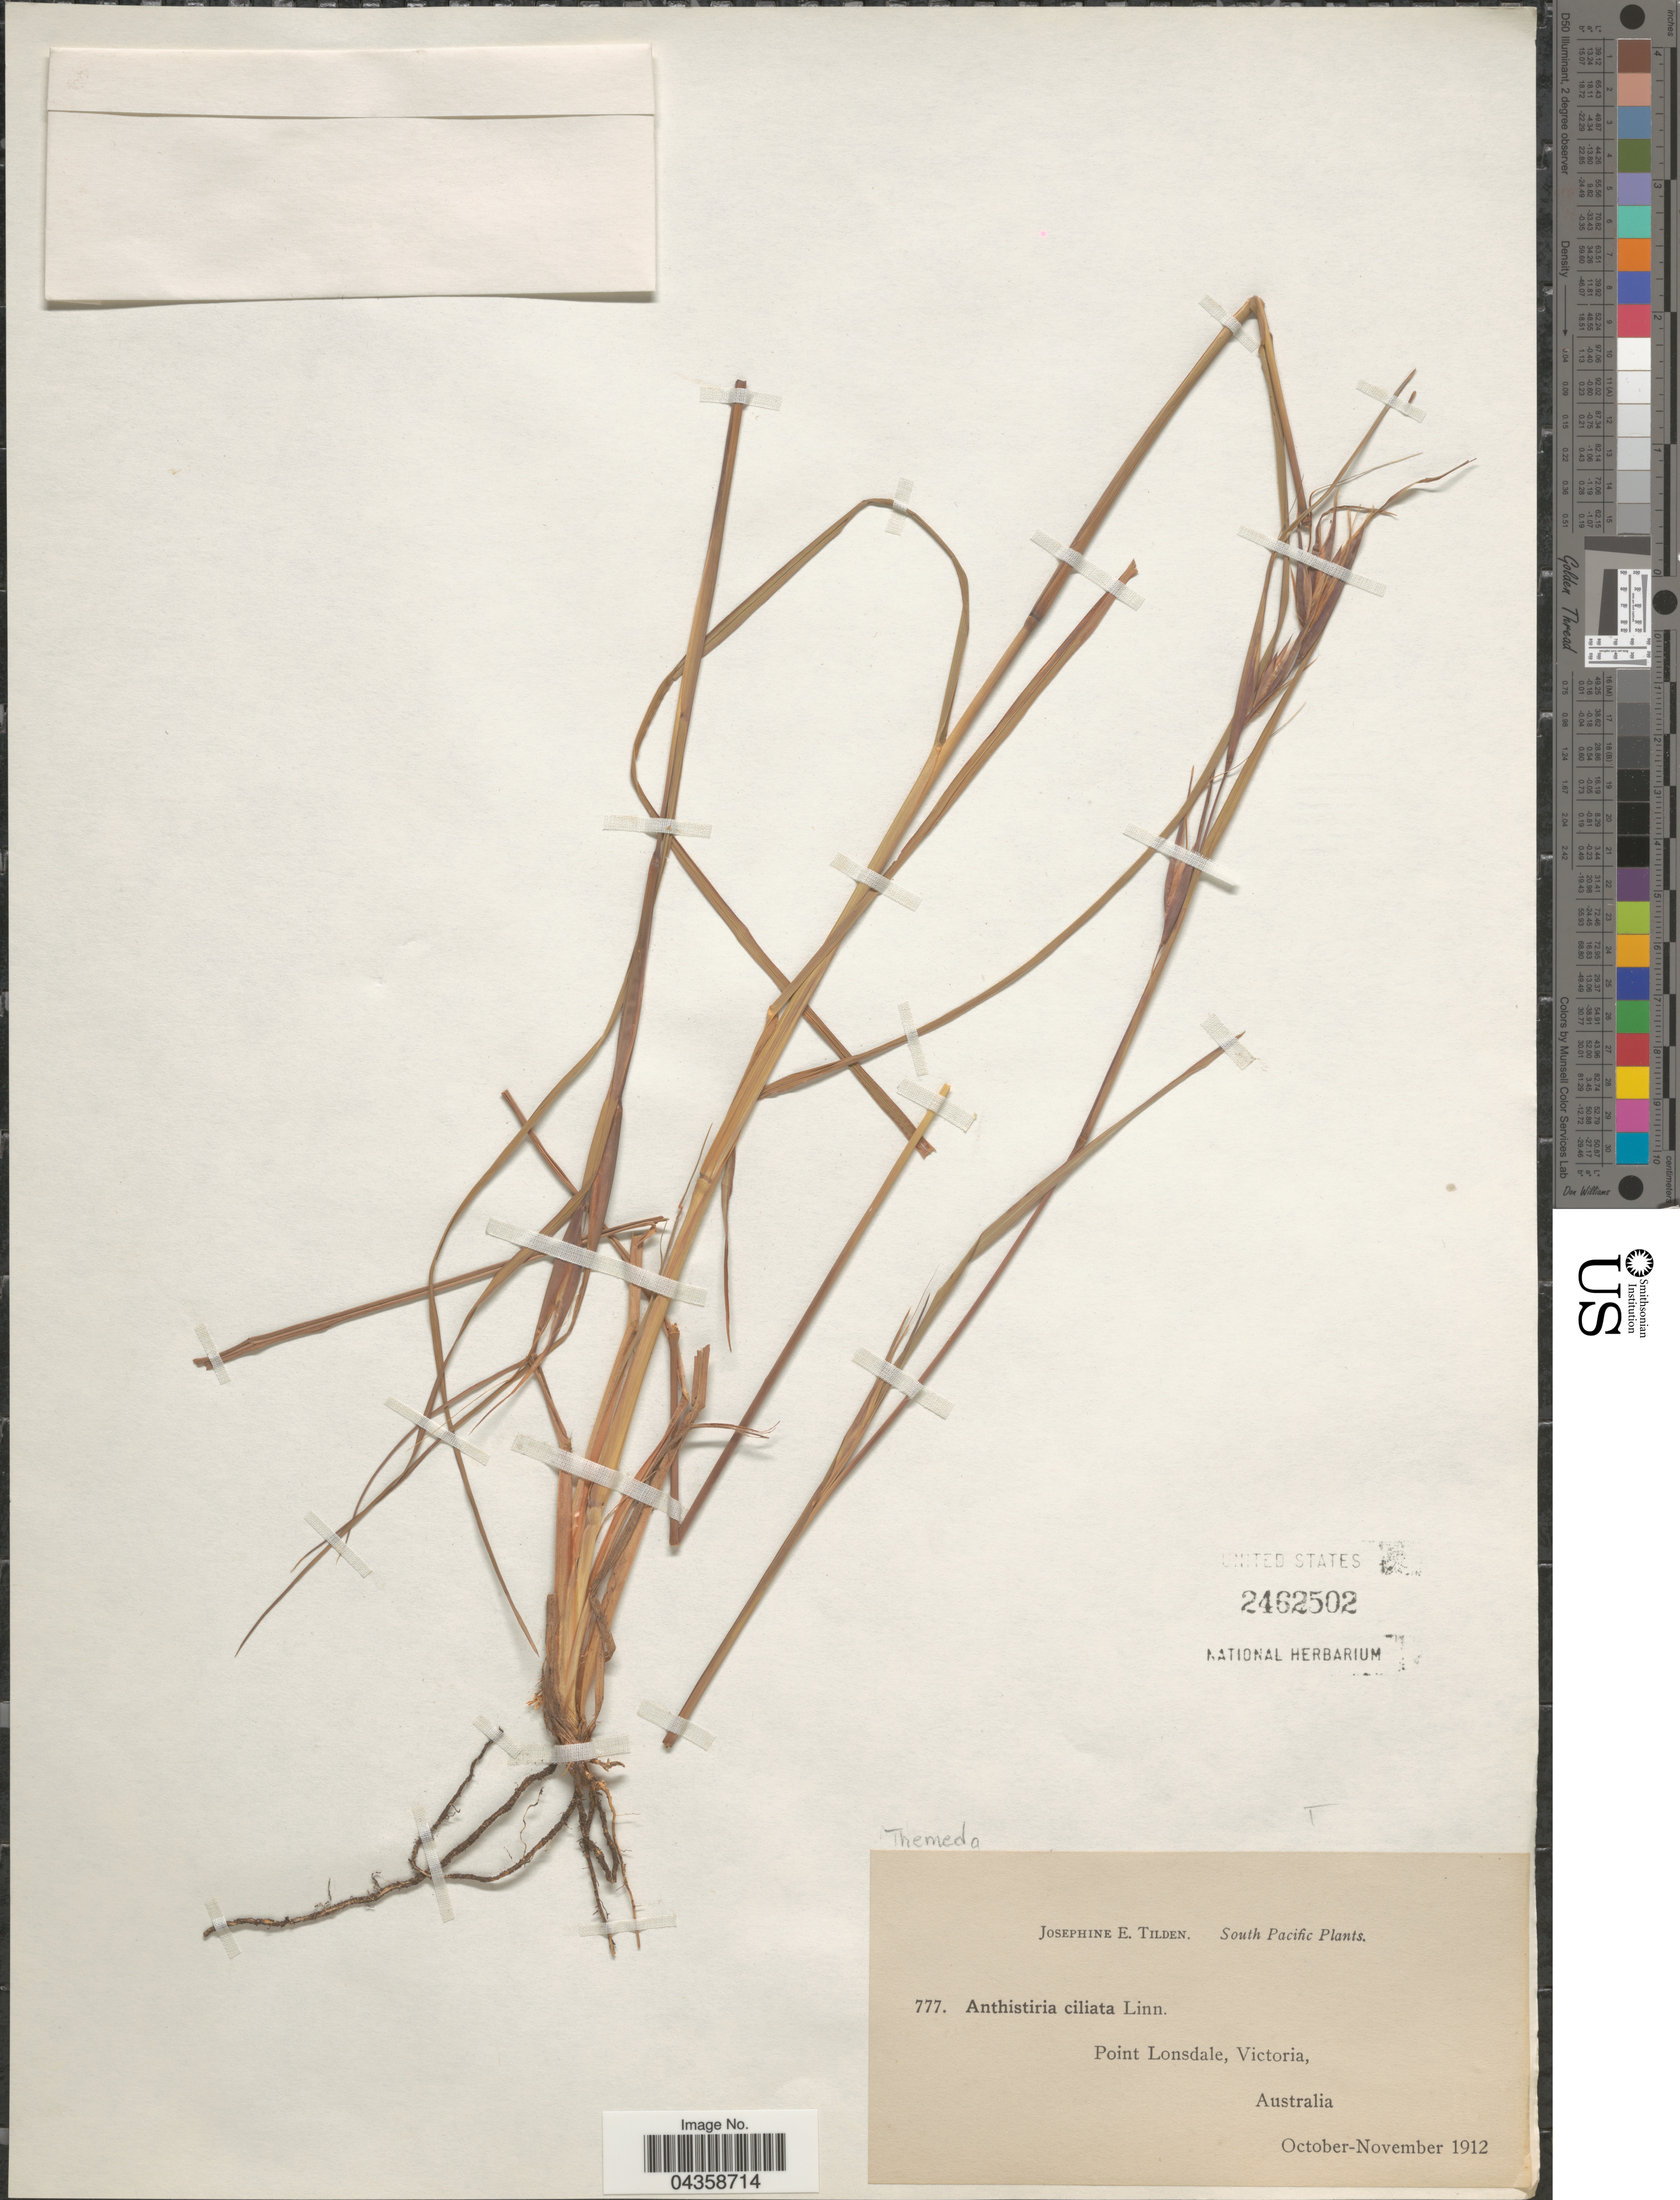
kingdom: Plantae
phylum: Tracheophyta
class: Liliopsida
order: Poales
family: Poaceae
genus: Themeda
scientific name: Themeda triandra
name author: Forssk.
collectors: J. E. Tilden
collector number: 777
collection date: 1912-10/1912-11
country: Australia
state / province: Victoria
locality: South Pacific. Point Lonsdale.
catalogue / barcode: US 2462502